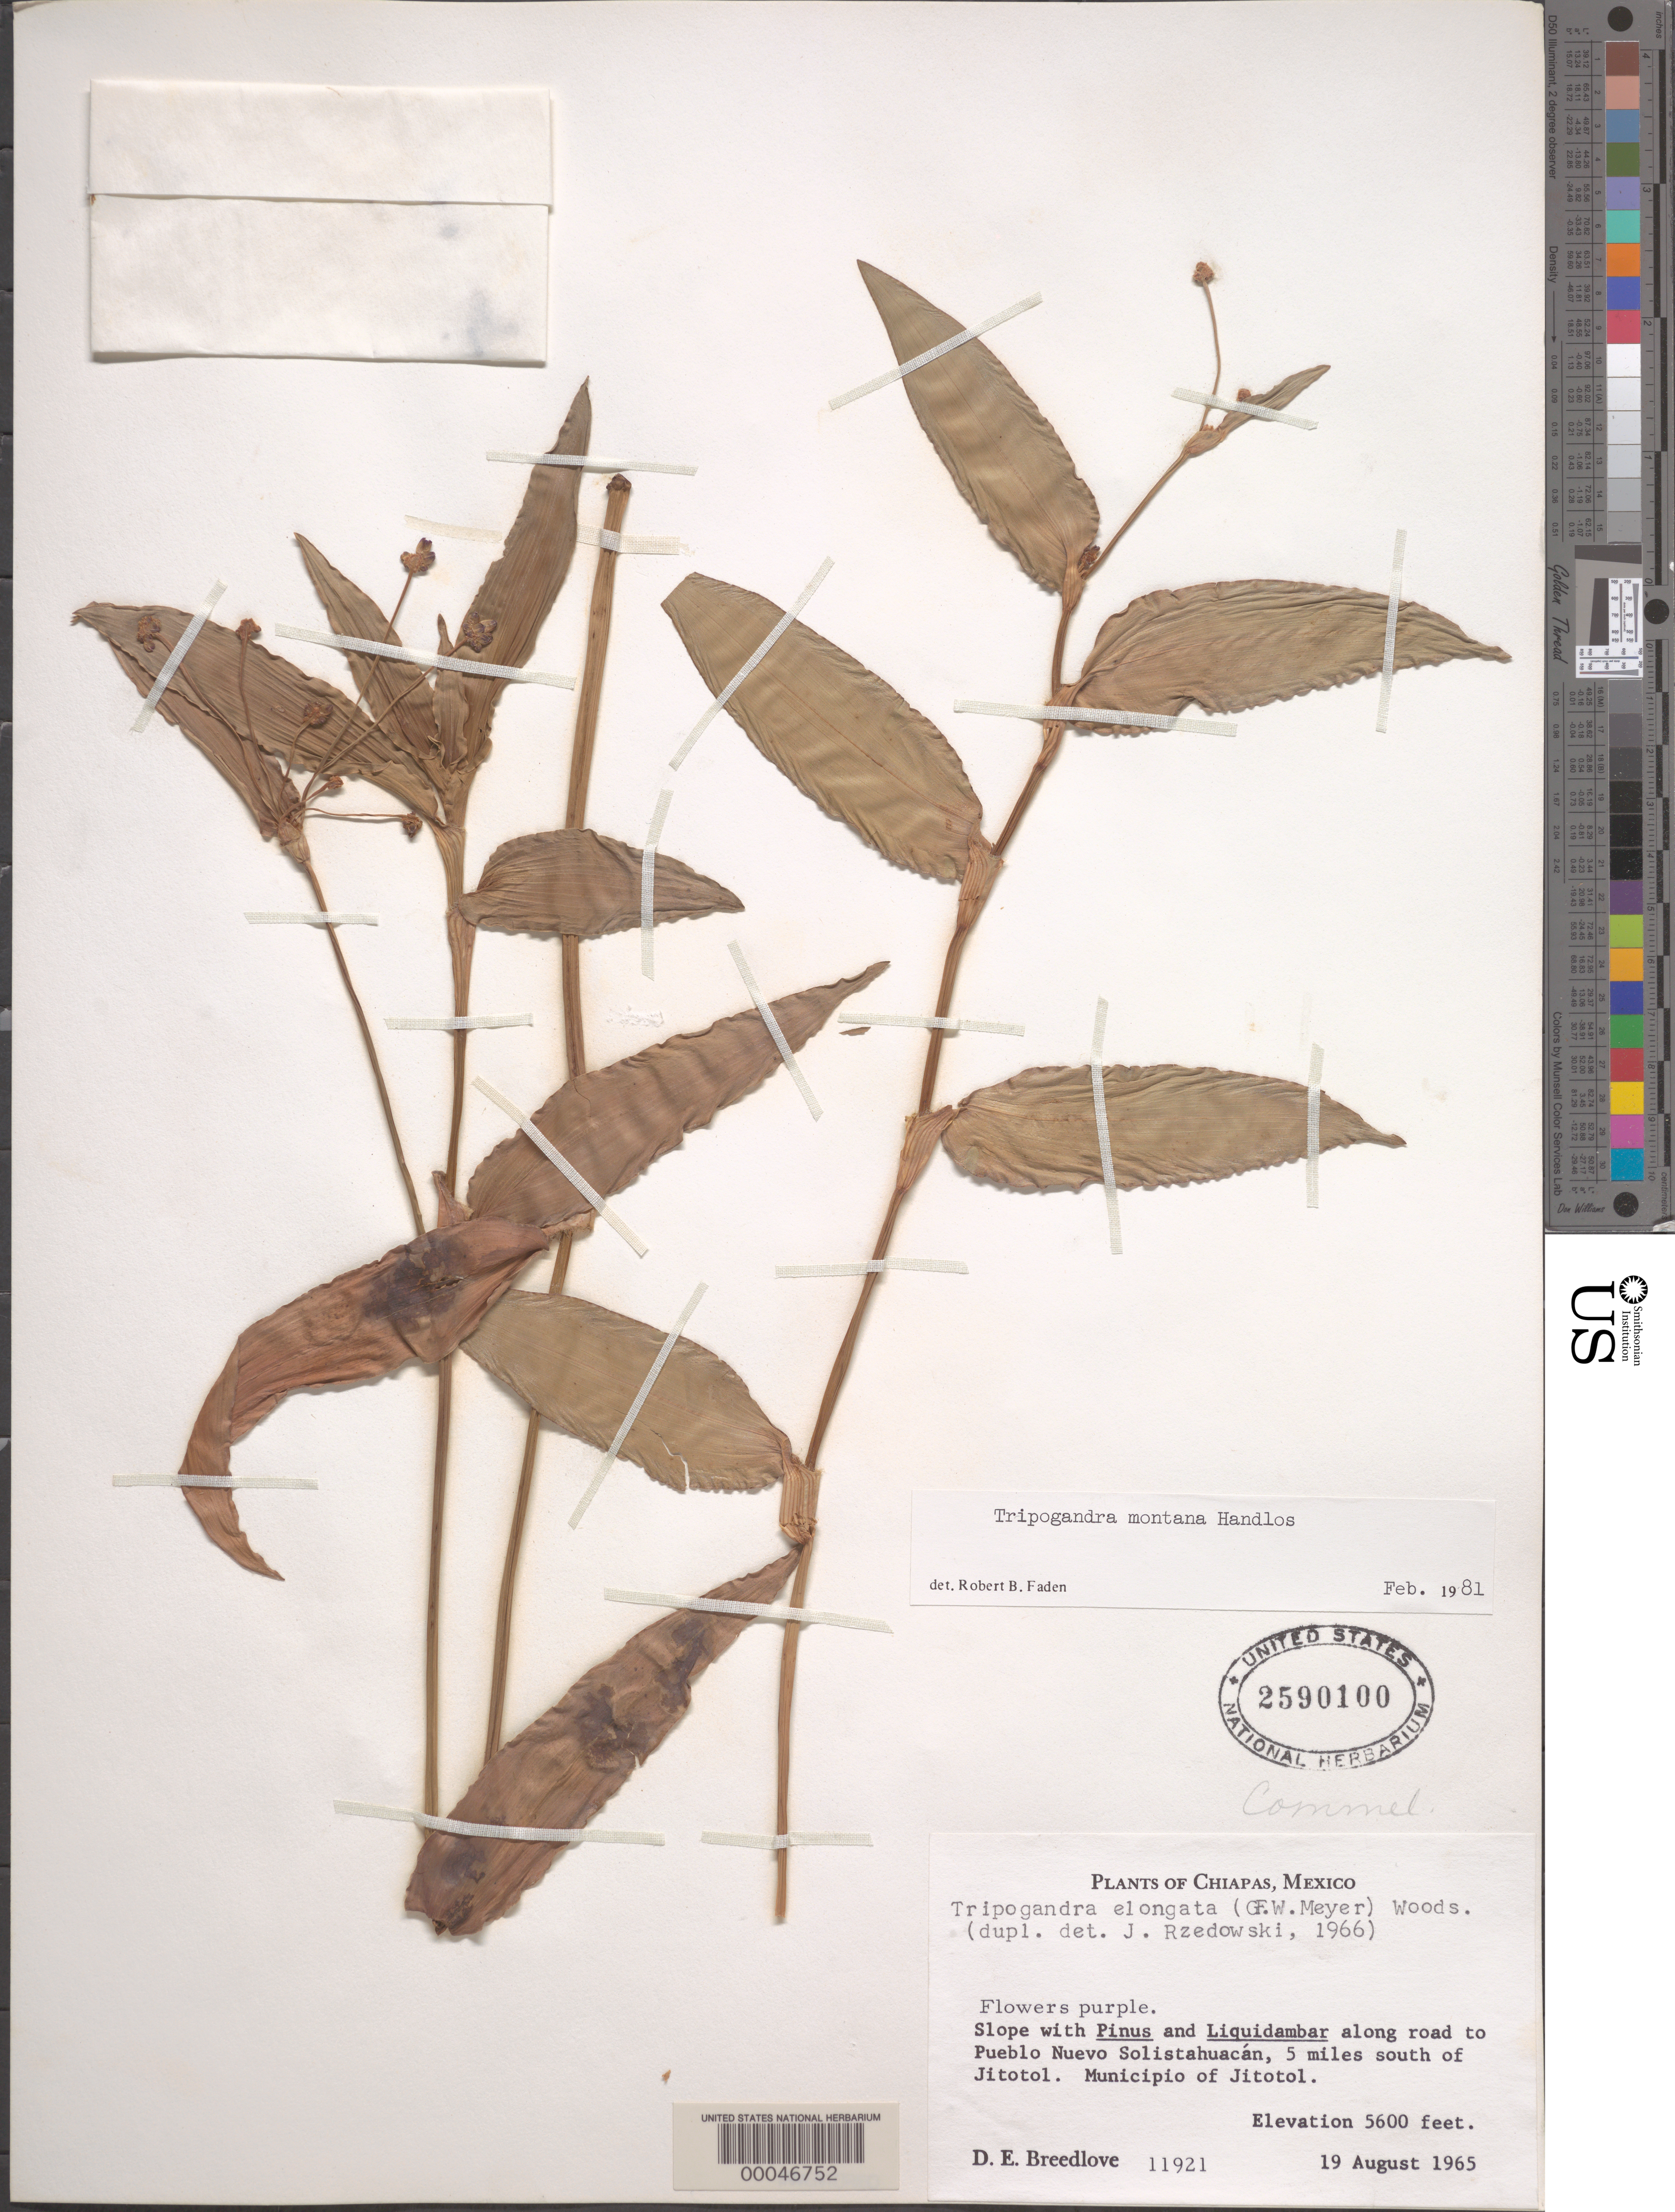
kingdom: Plantae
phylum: Tracheophyta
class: Liliopsida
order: Commelinales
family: Commelinaceae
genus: Tripogandra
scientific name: Tripogandra montana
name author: Handlos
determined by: Faden, Robert B., (US), Smithsonian Institution - National Museum of Natural History (UNITED STATES)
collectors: D. E. Breedlove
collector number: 11921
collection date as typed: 19 Aug 1965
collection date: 1965-08-19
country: Mexico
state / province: Chiapas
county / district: Jitotol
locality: Road to Pueblo Nuevo Solistahuacan, S of Jitotol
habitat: Roadside slope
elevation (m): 1708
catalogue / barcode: US 2590100